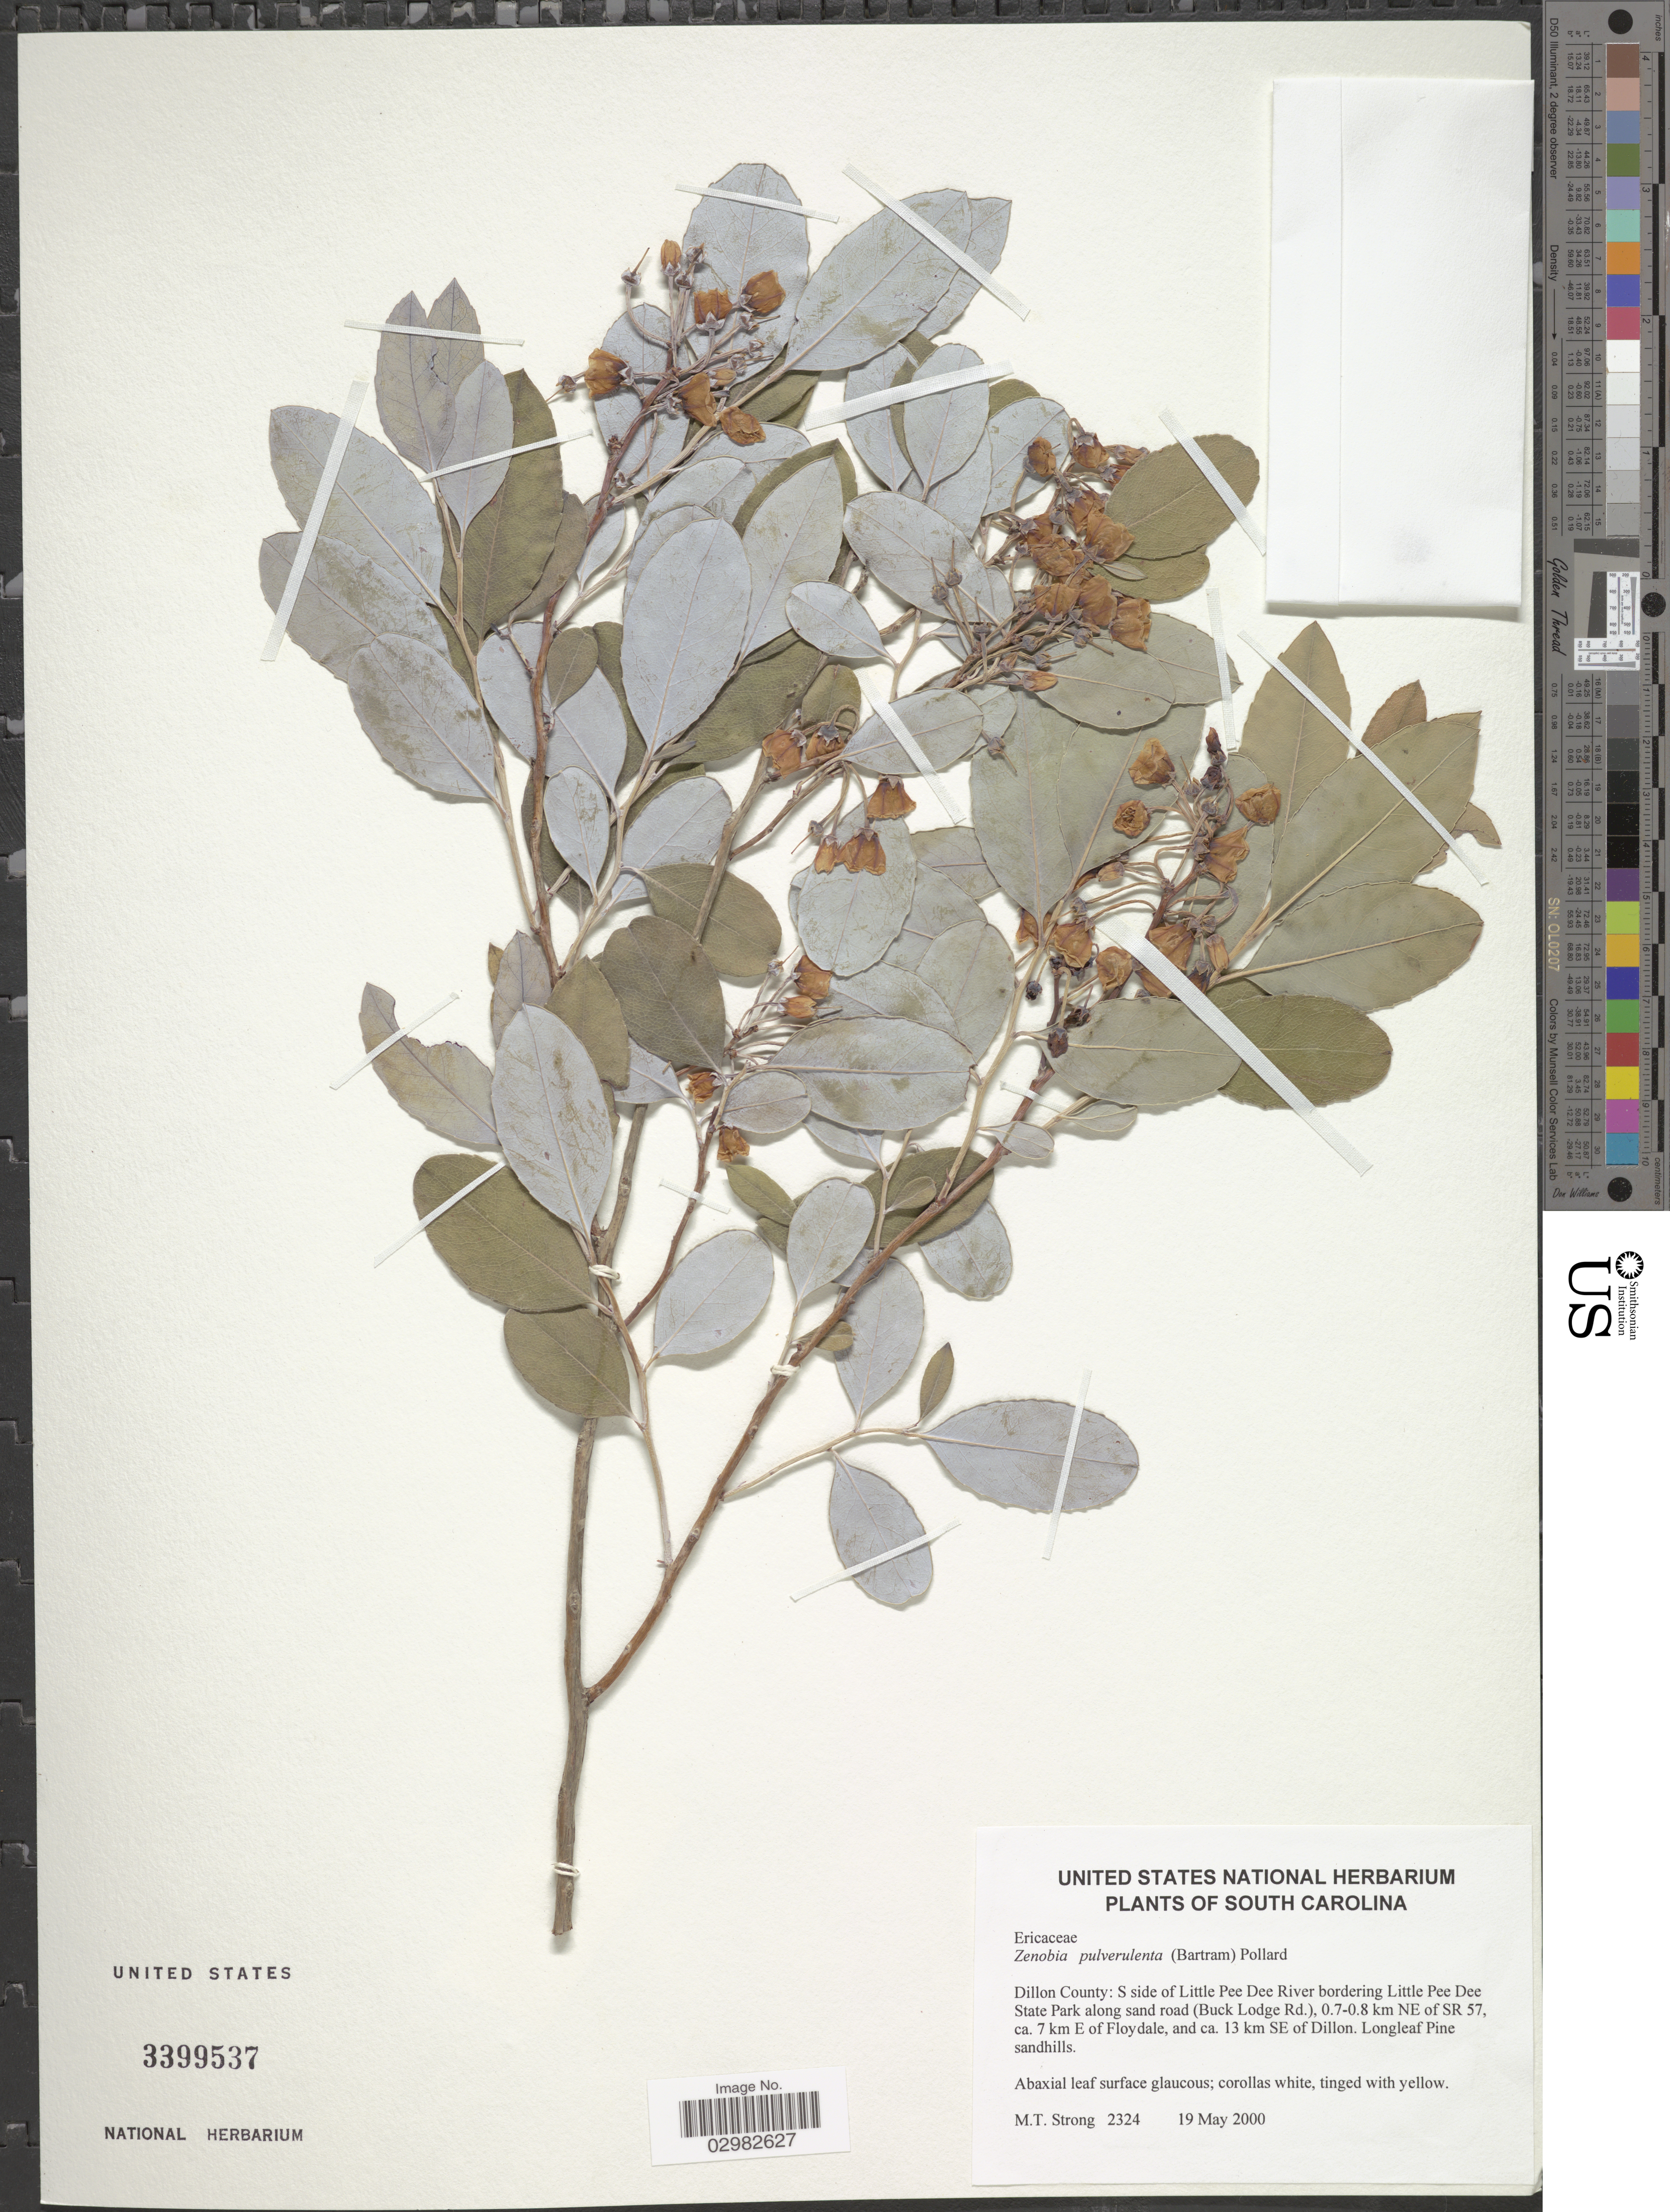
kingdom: Plantae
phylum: Tracheophyta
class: Magnoliopsida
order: Ericales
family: Ericaceae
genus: Zenobia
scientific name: Zenobia pulverulenta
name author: (W. Bartram ex Willd.) Pollard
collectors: M. T. Strong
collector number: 2324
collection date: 2000-05-19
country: United States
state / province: South Carolina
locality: Dillon County, S side of Little Pee Dee River bordering Little Pee Dee State Park along sand road (Buck Lodge Rd.), 0.7-0.8 km NE of SR57, ca. 7 km E of Floydale, and ca. 13 km SE of Dillon.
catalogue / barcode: US 3399537